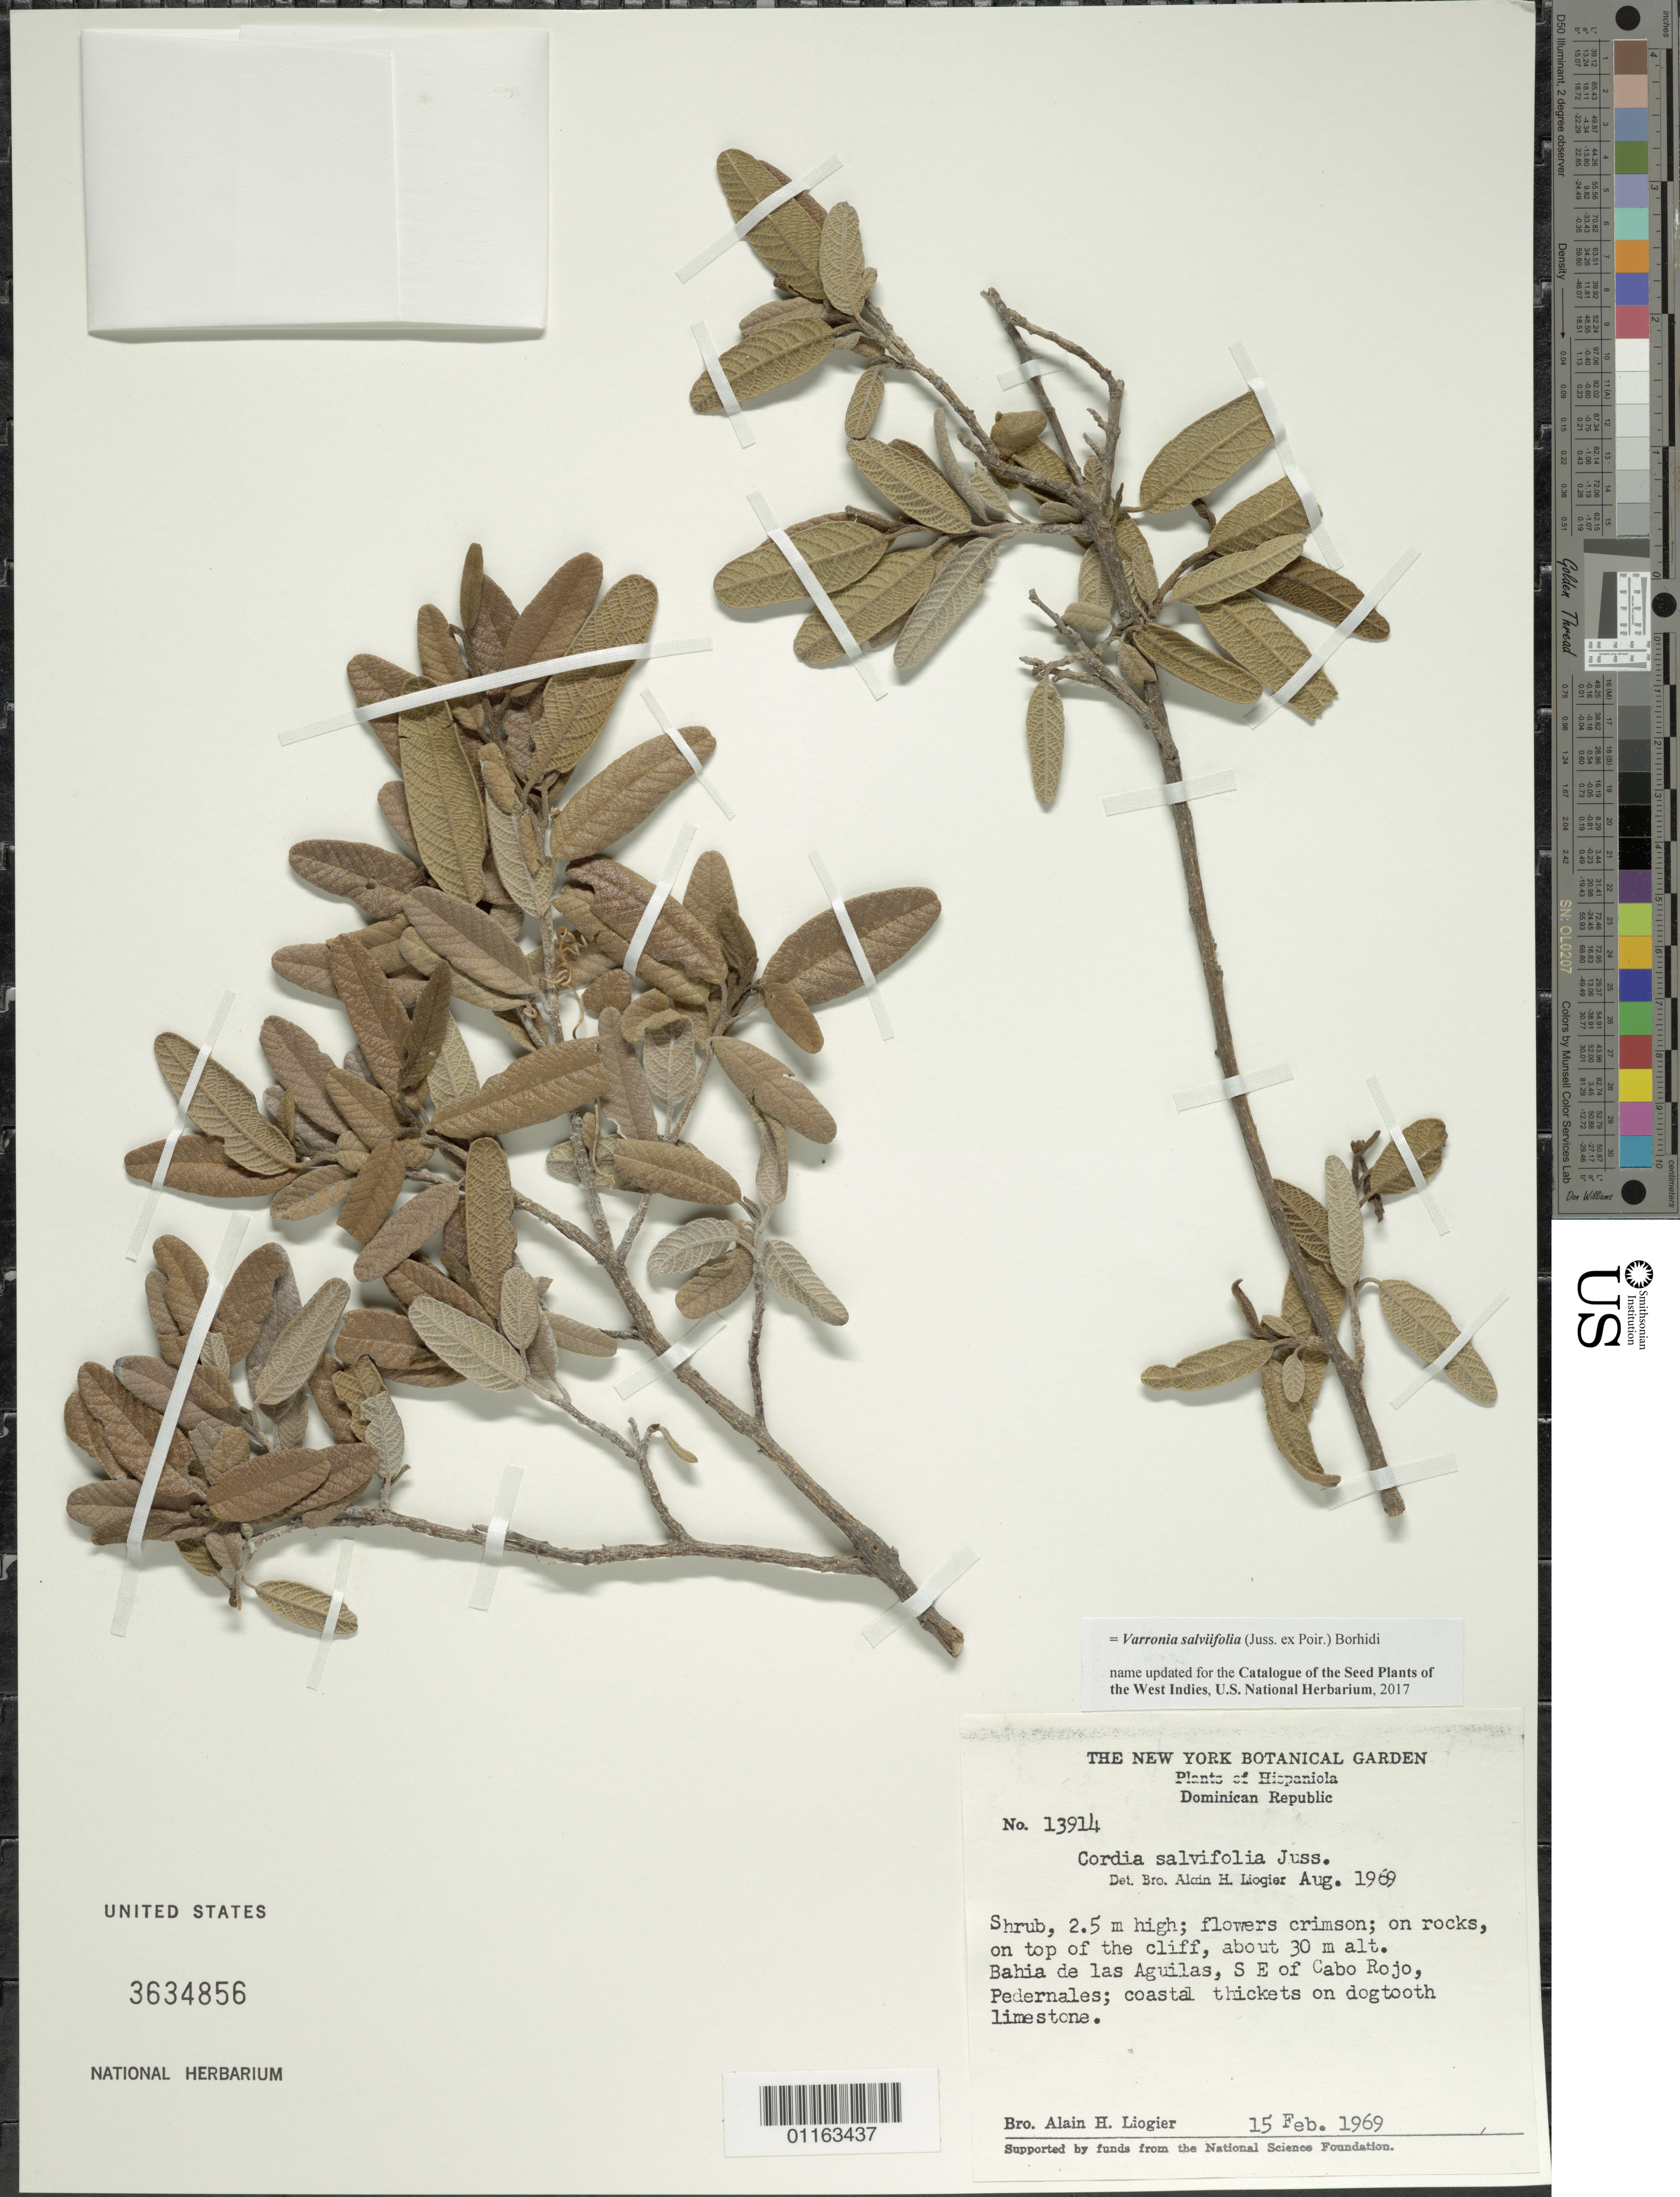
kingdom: Plantae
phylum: Tracheophyta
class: Magnoliopsida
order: Boraginales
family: Cordiaceae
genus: Varronia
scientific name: Varronia salviifolia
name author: (Juss. ex Poir.) Borhidi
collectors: A. H. Liogier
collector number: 13914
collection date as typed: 15 Feb 1969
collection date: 1969-02-15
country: Dominican Republic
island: Hispaniola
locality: Bahia de las Aguilas, S E of Cabo Rojo, Pedernales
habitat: Coastal thickets on dogtooth limestone; on rocks, on top of the cliff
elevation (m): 30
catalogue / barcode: US 3634856